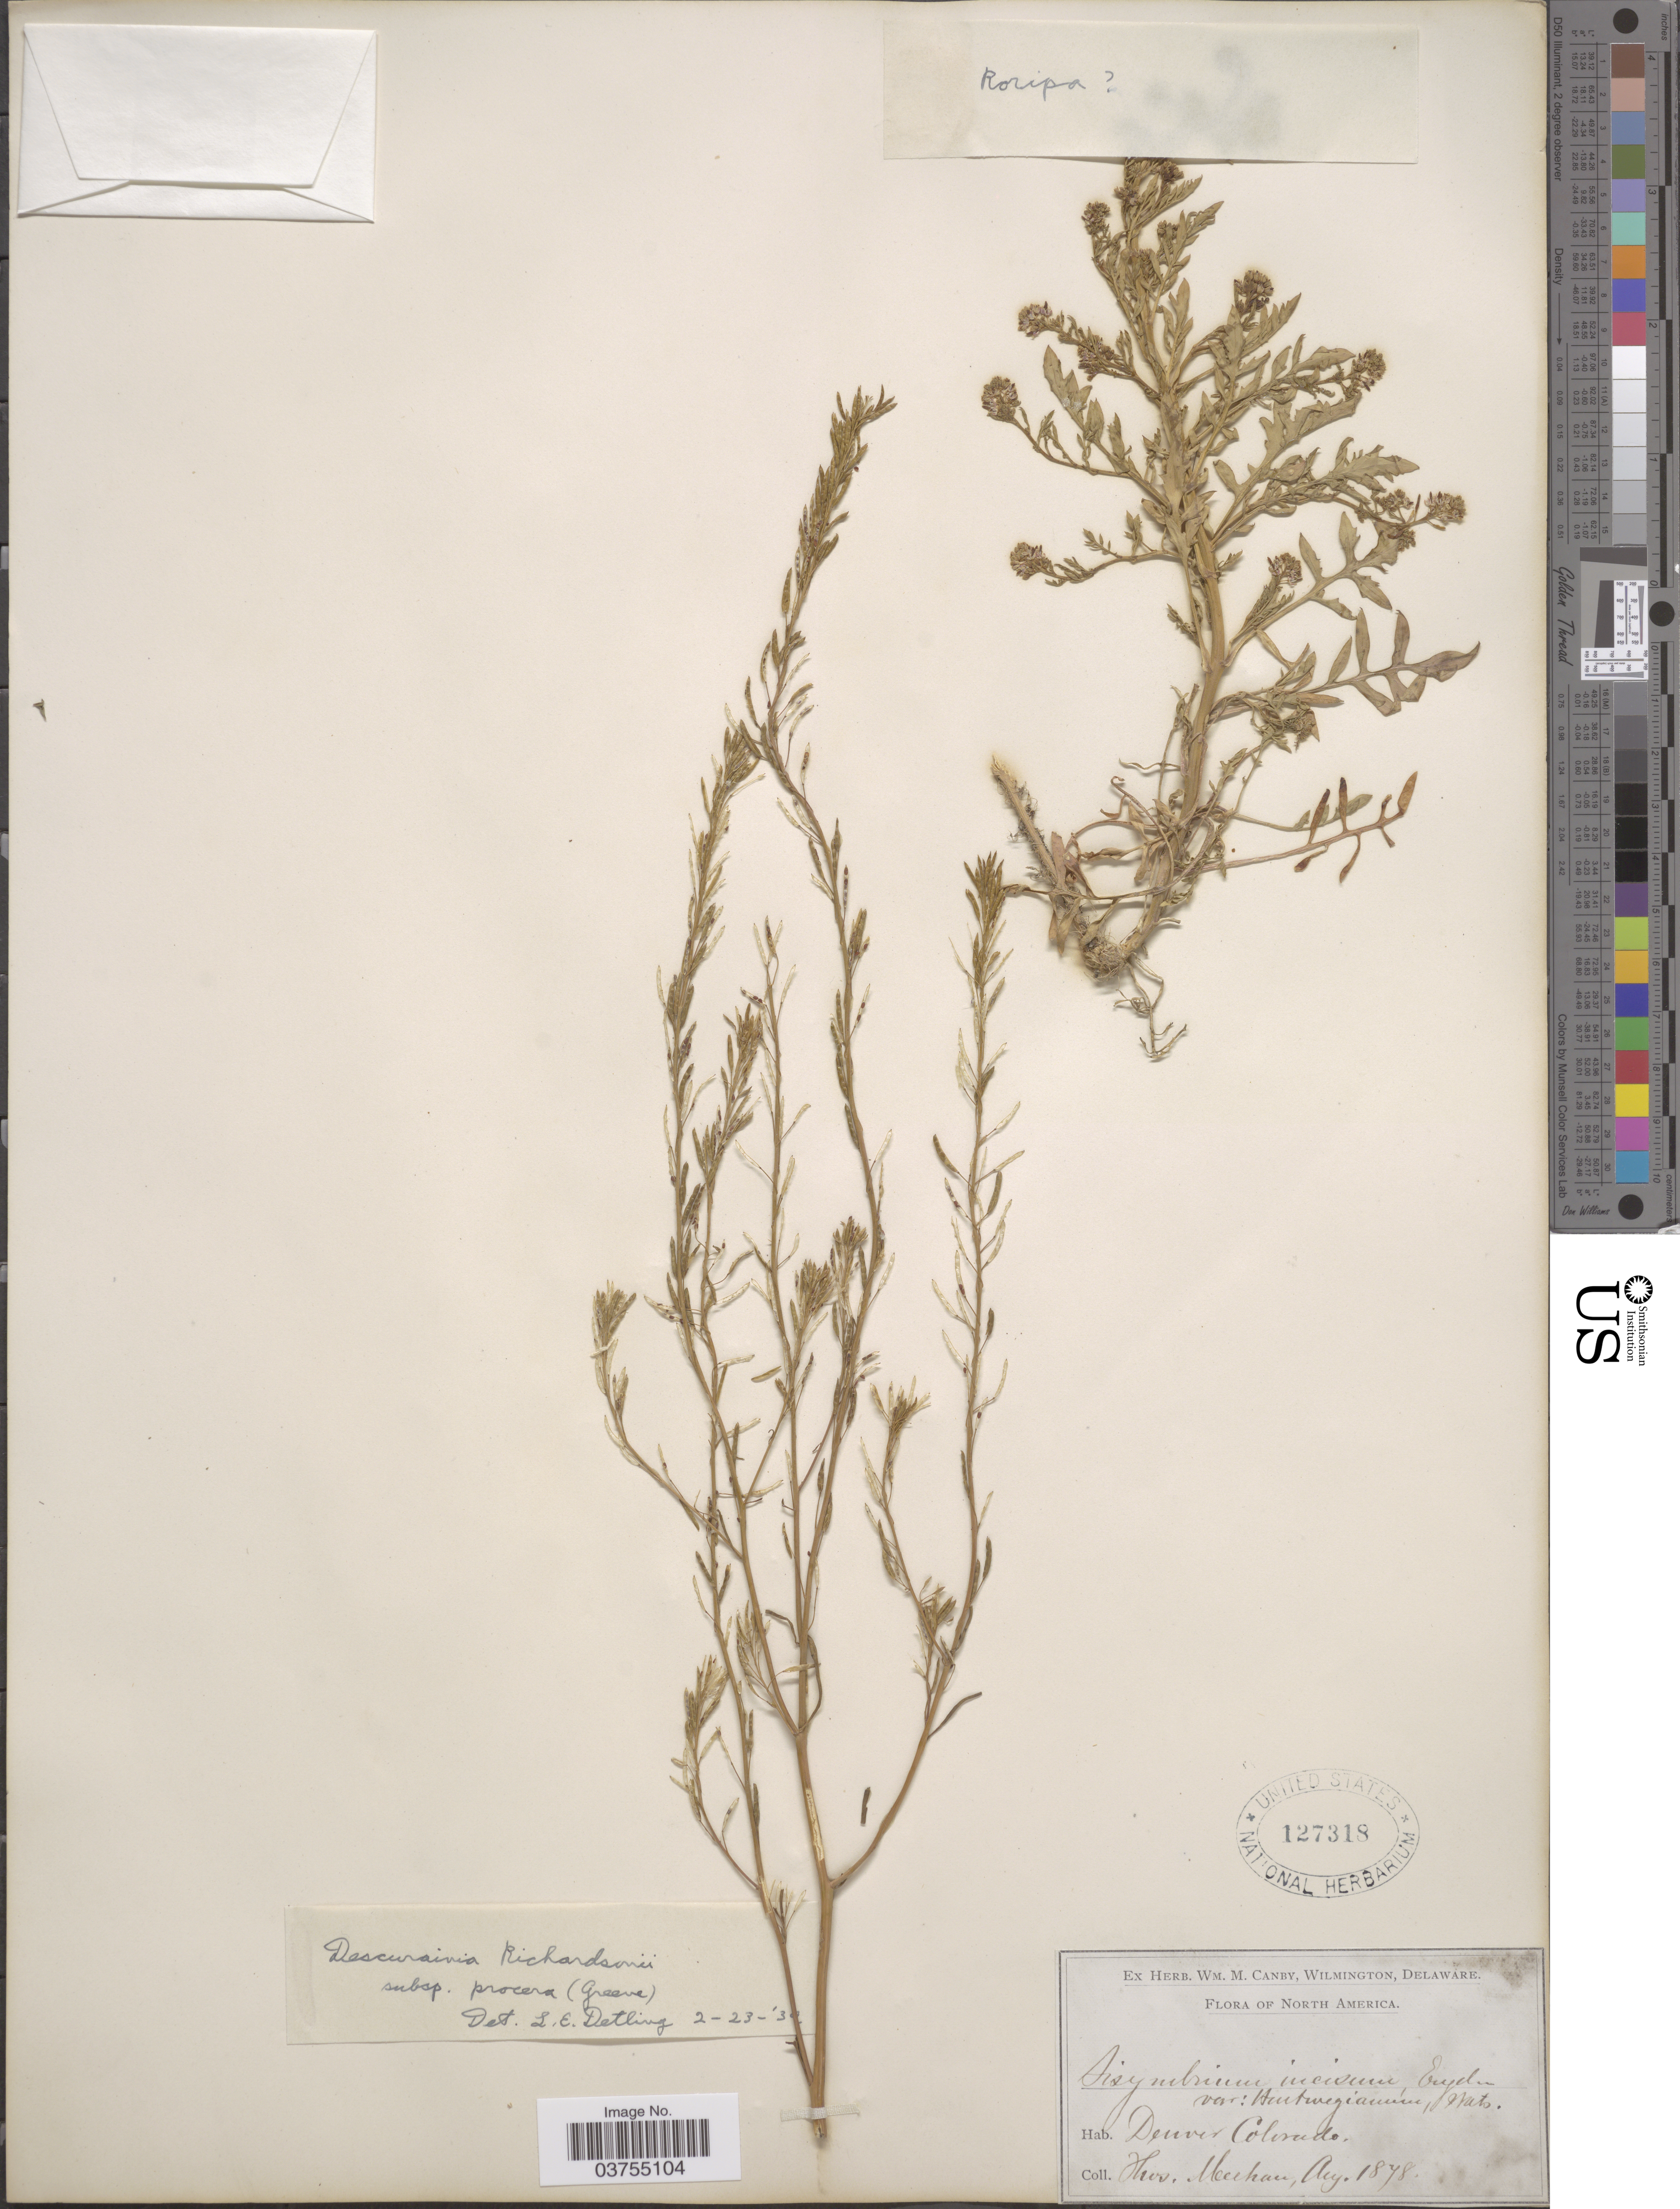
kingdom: Plantae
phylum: Tracheophyta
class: Magnoliopsida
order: Brassicales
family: Brassicaceae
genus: Descurainia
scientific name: Descurainia richardsonii subsp. procera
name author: (Greene) Detling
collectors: T. Meehan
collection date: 1878-08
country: United States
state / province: Colorado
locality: Denver.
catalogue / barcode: US 127318